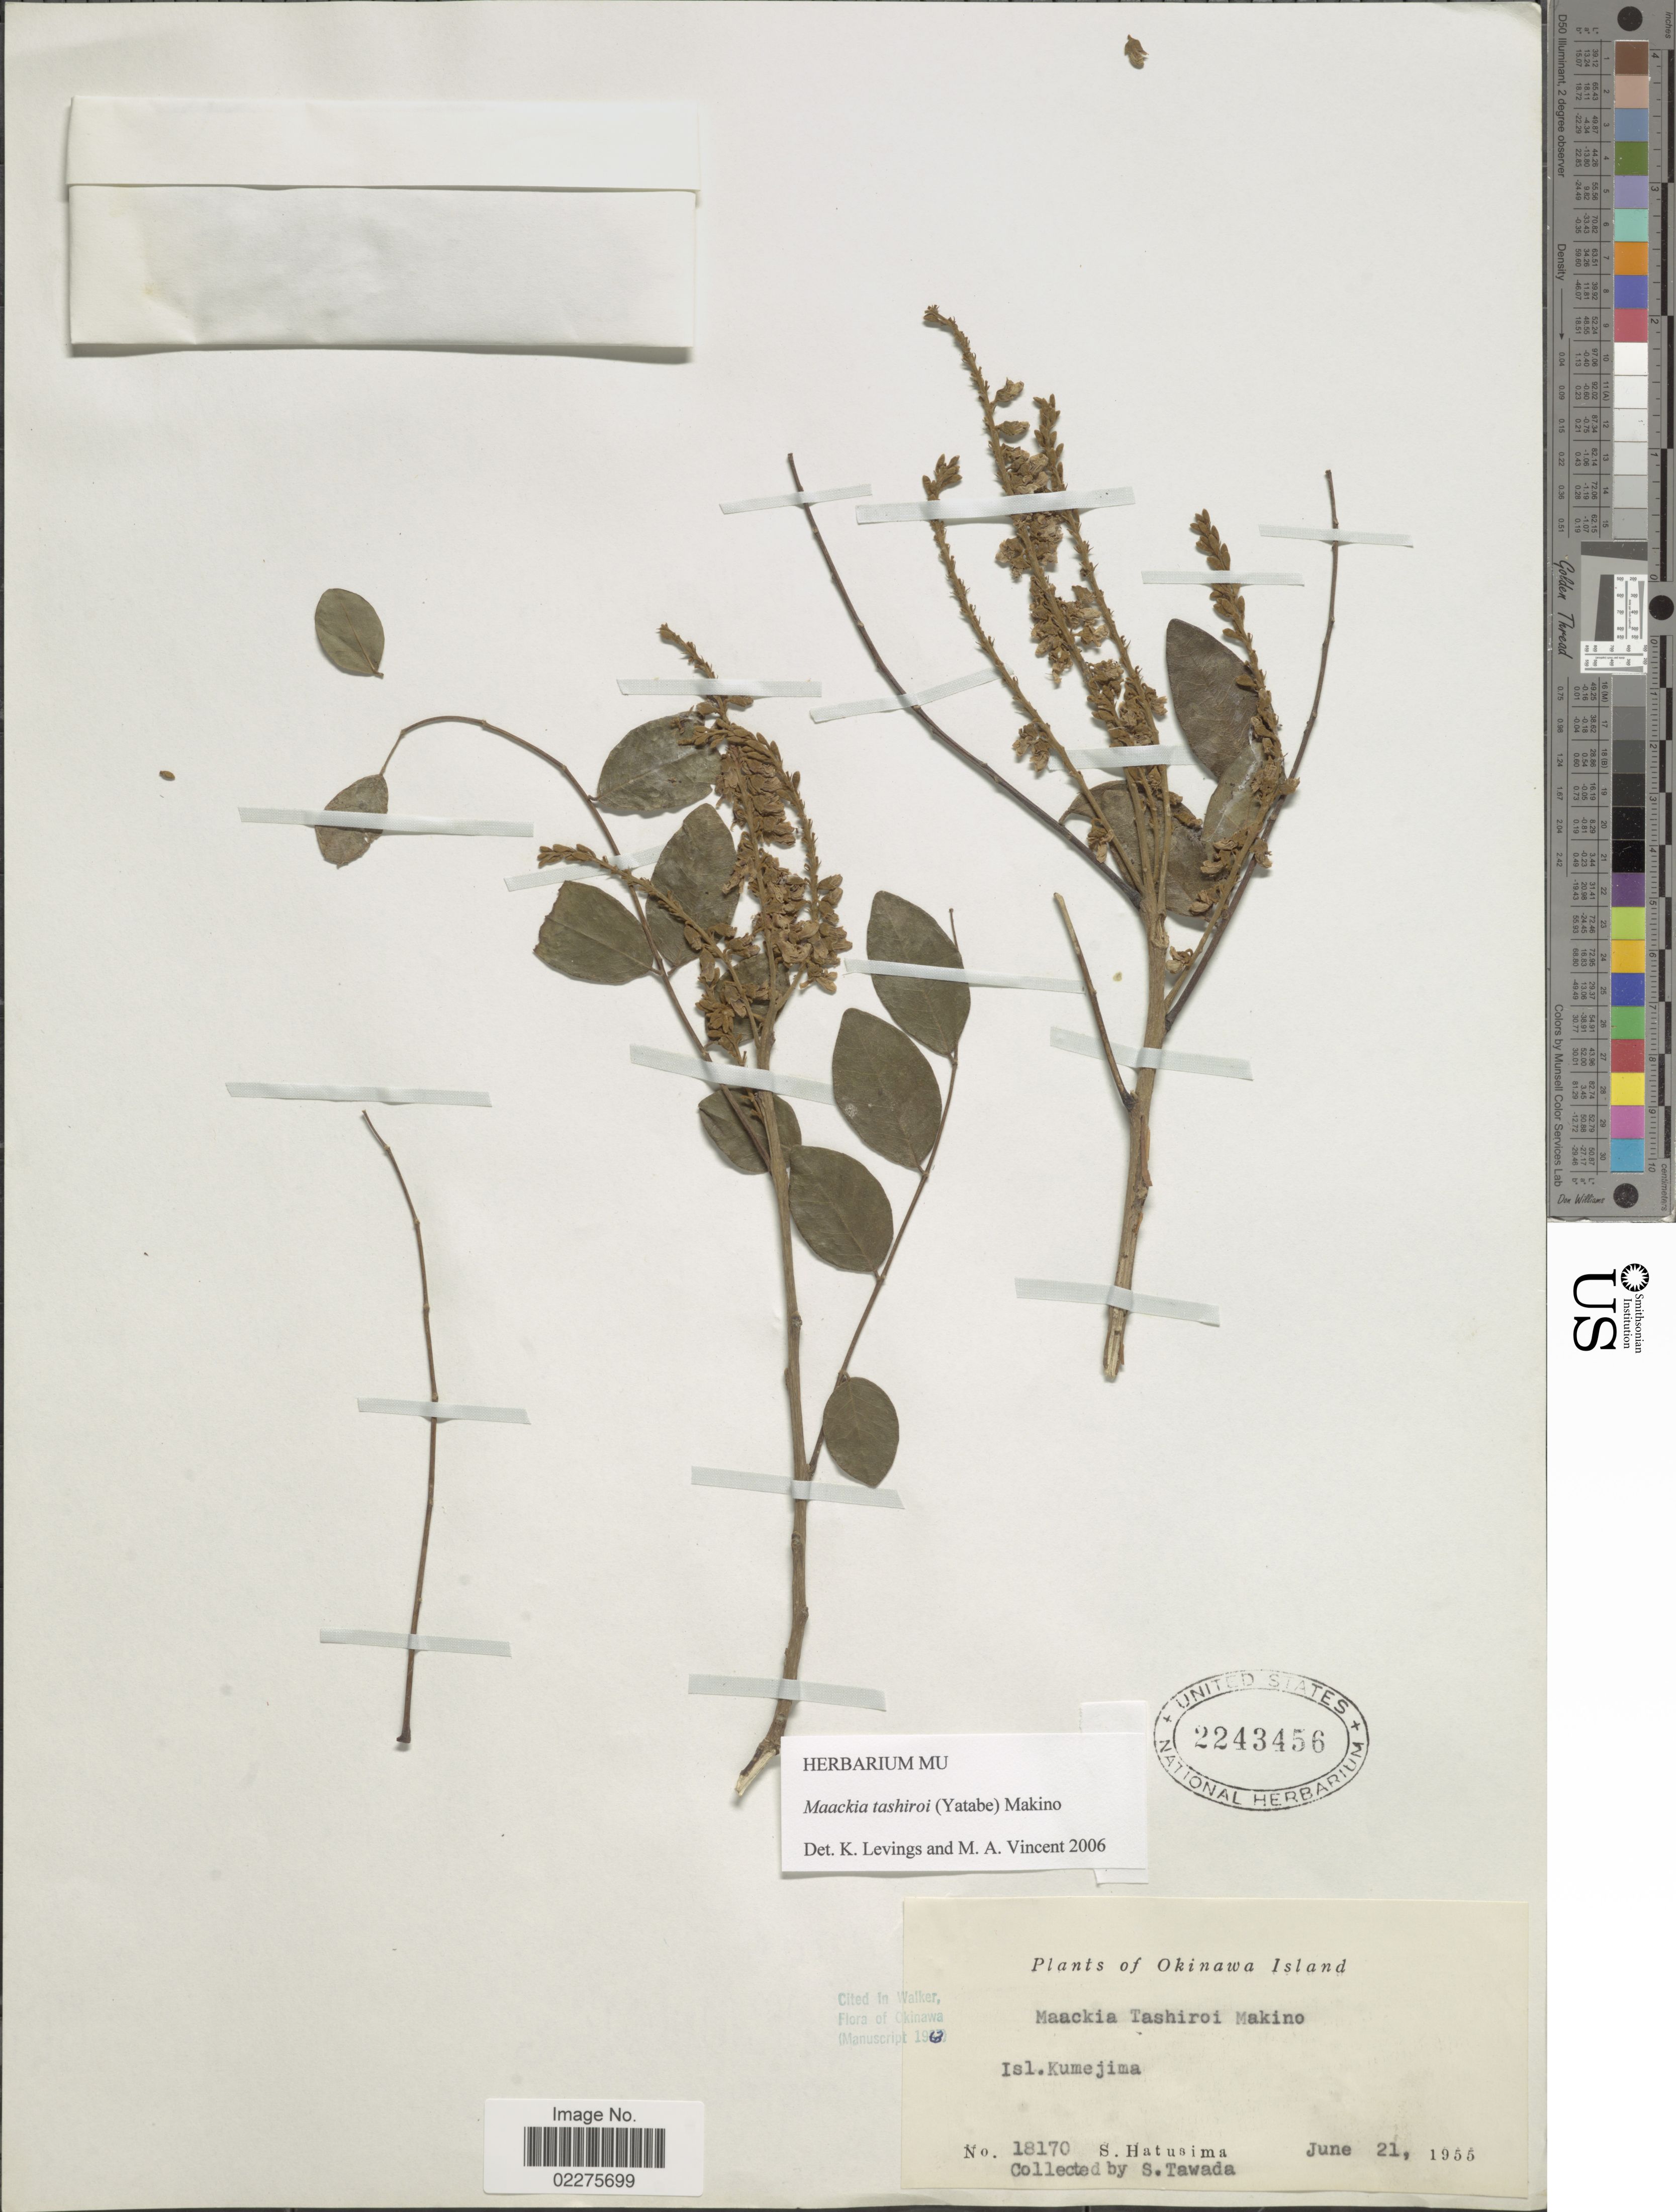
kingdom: Plantae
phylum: Tracheophyta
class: Magnoliopsida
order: Fabales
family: Fabaceae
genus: Maackia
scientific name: Maackia tashiroi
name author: (Yatabe) Makino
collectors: S. Tawada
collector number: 18170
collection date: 1955-06-21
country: Japan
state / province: Okinawa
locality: Isl. Kumejima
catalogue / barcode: US 2243456